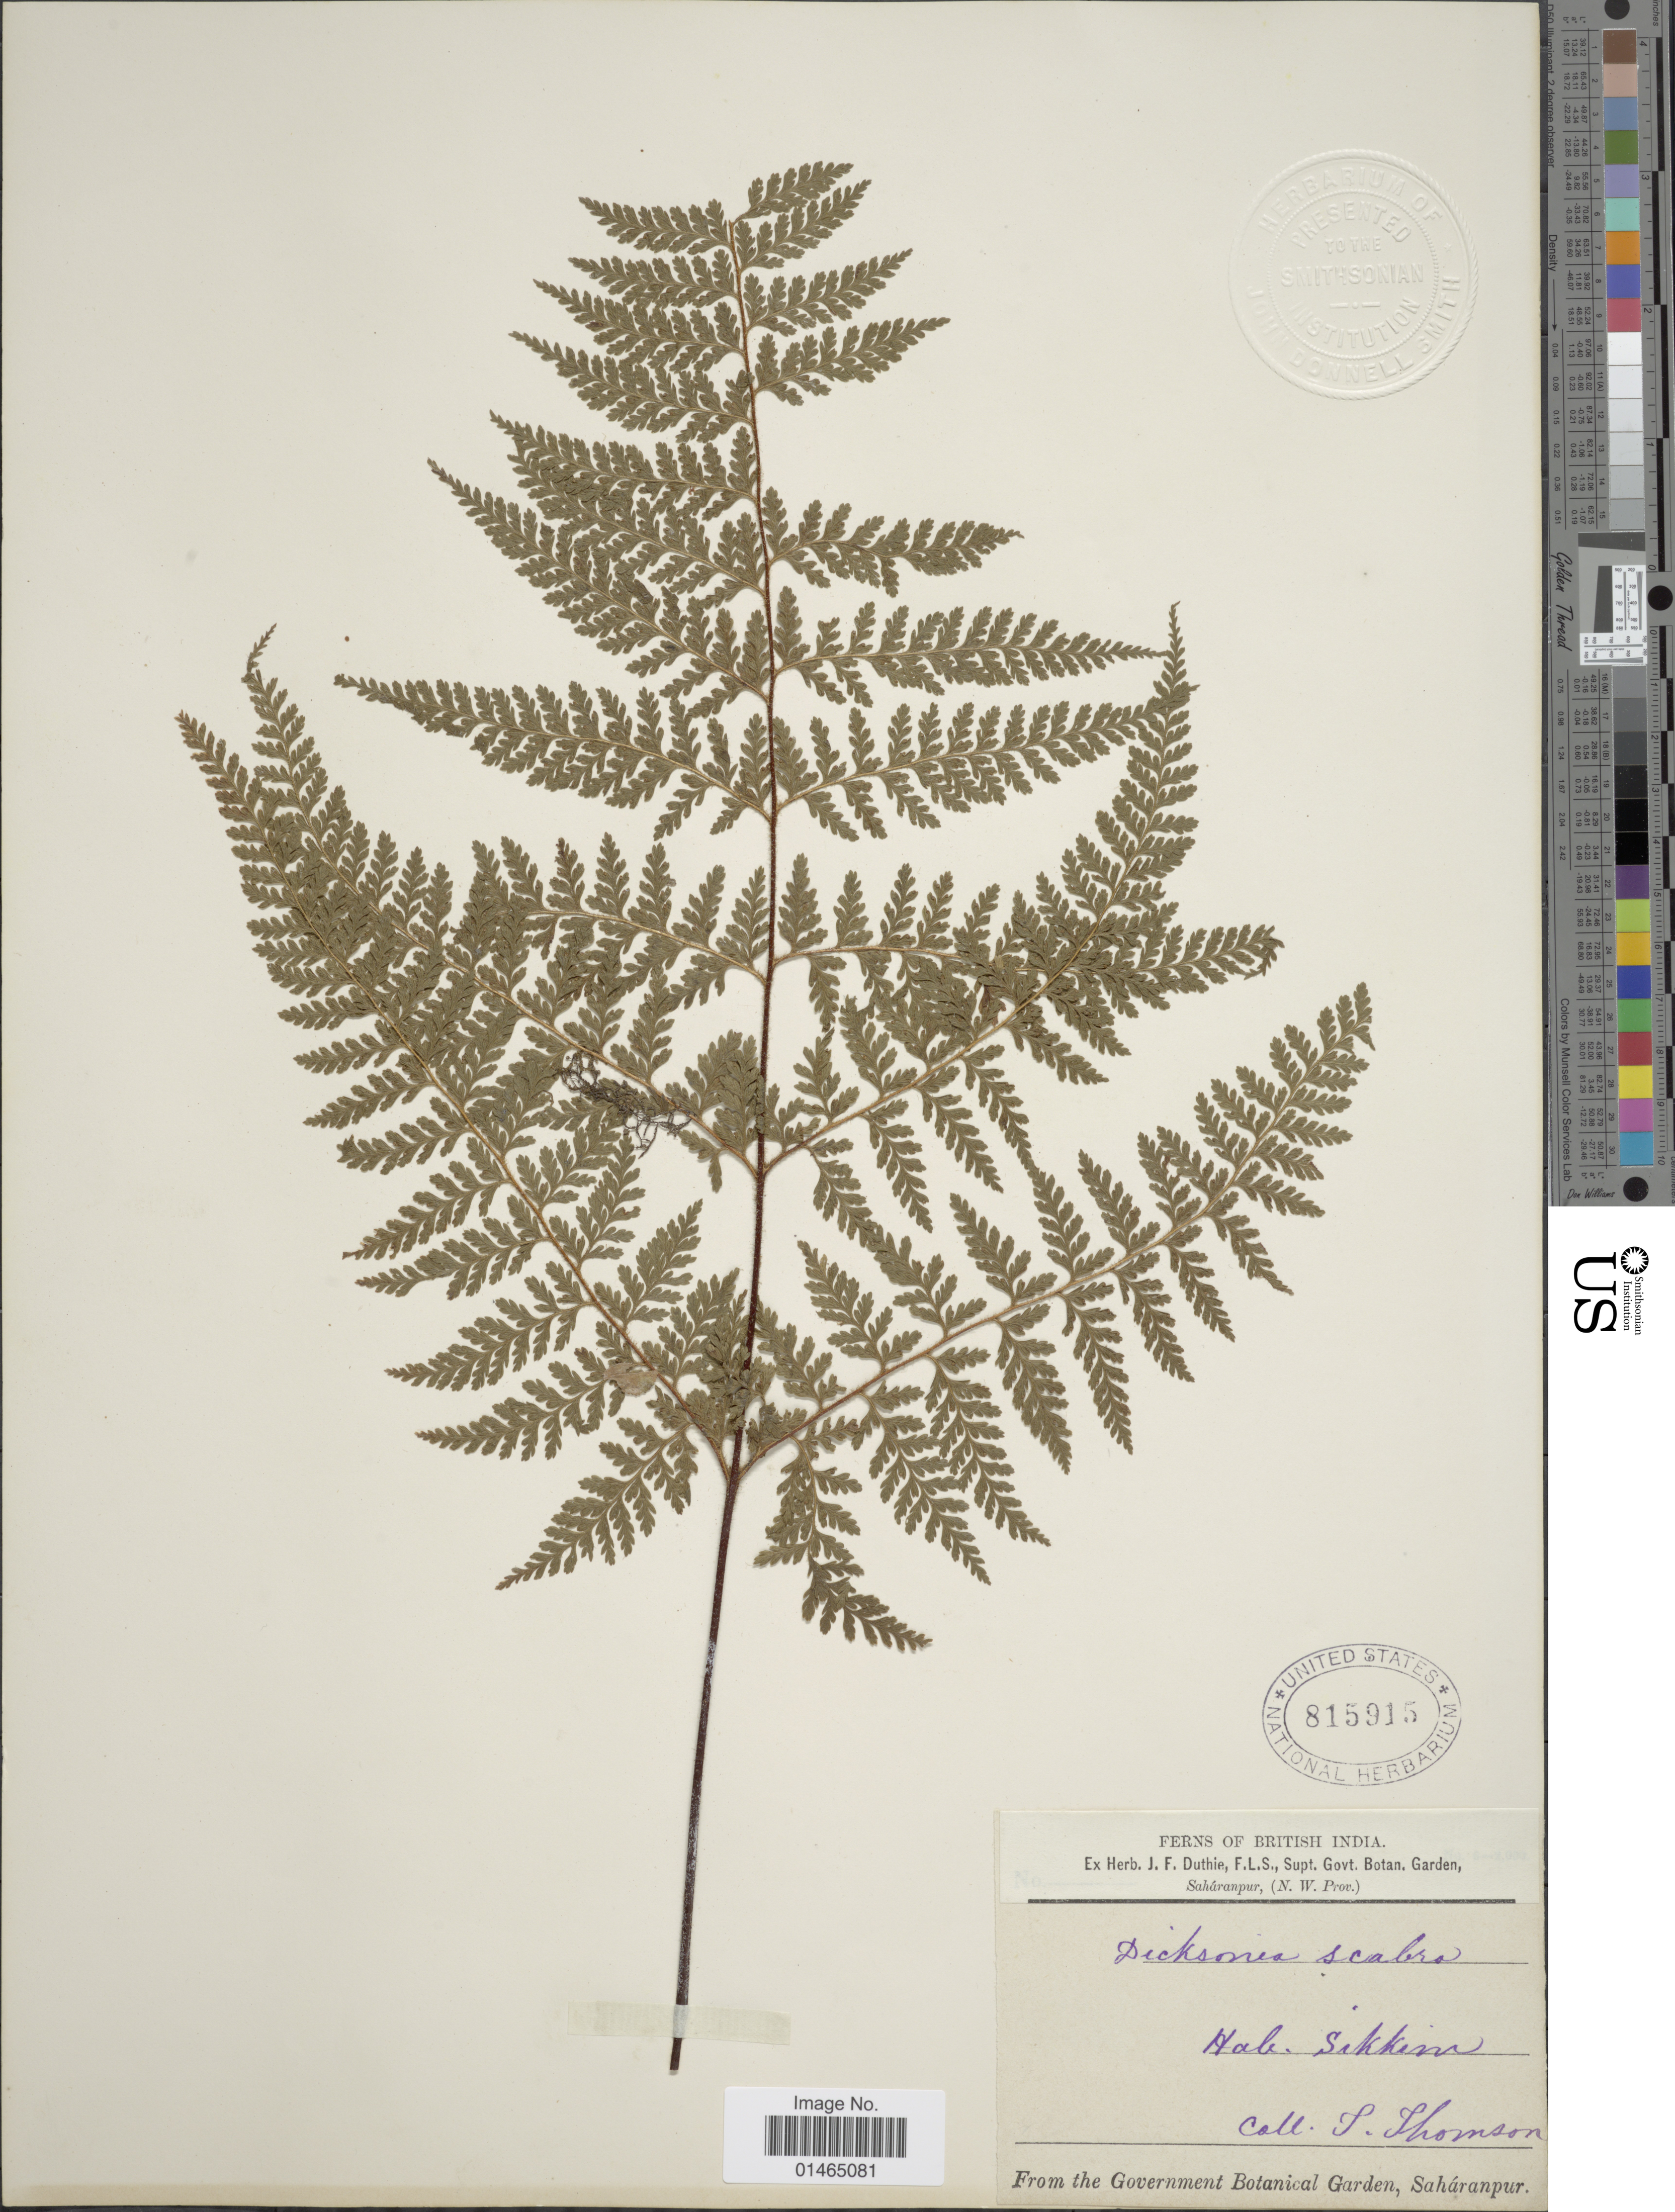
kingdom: Plantae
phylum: Tracheophyta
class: Polypodiopsida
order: Polypodiales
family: Dennstaedtiaceae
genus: Dennstaedtia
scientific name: Dennstaedtia scabra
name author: (Wall. ex Hook.) T. Moore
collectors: T. Thomson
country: India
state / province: Sikkim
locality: Ferns of British India. Saháranpur, (N.W. Prov.).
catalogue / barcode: US 815915